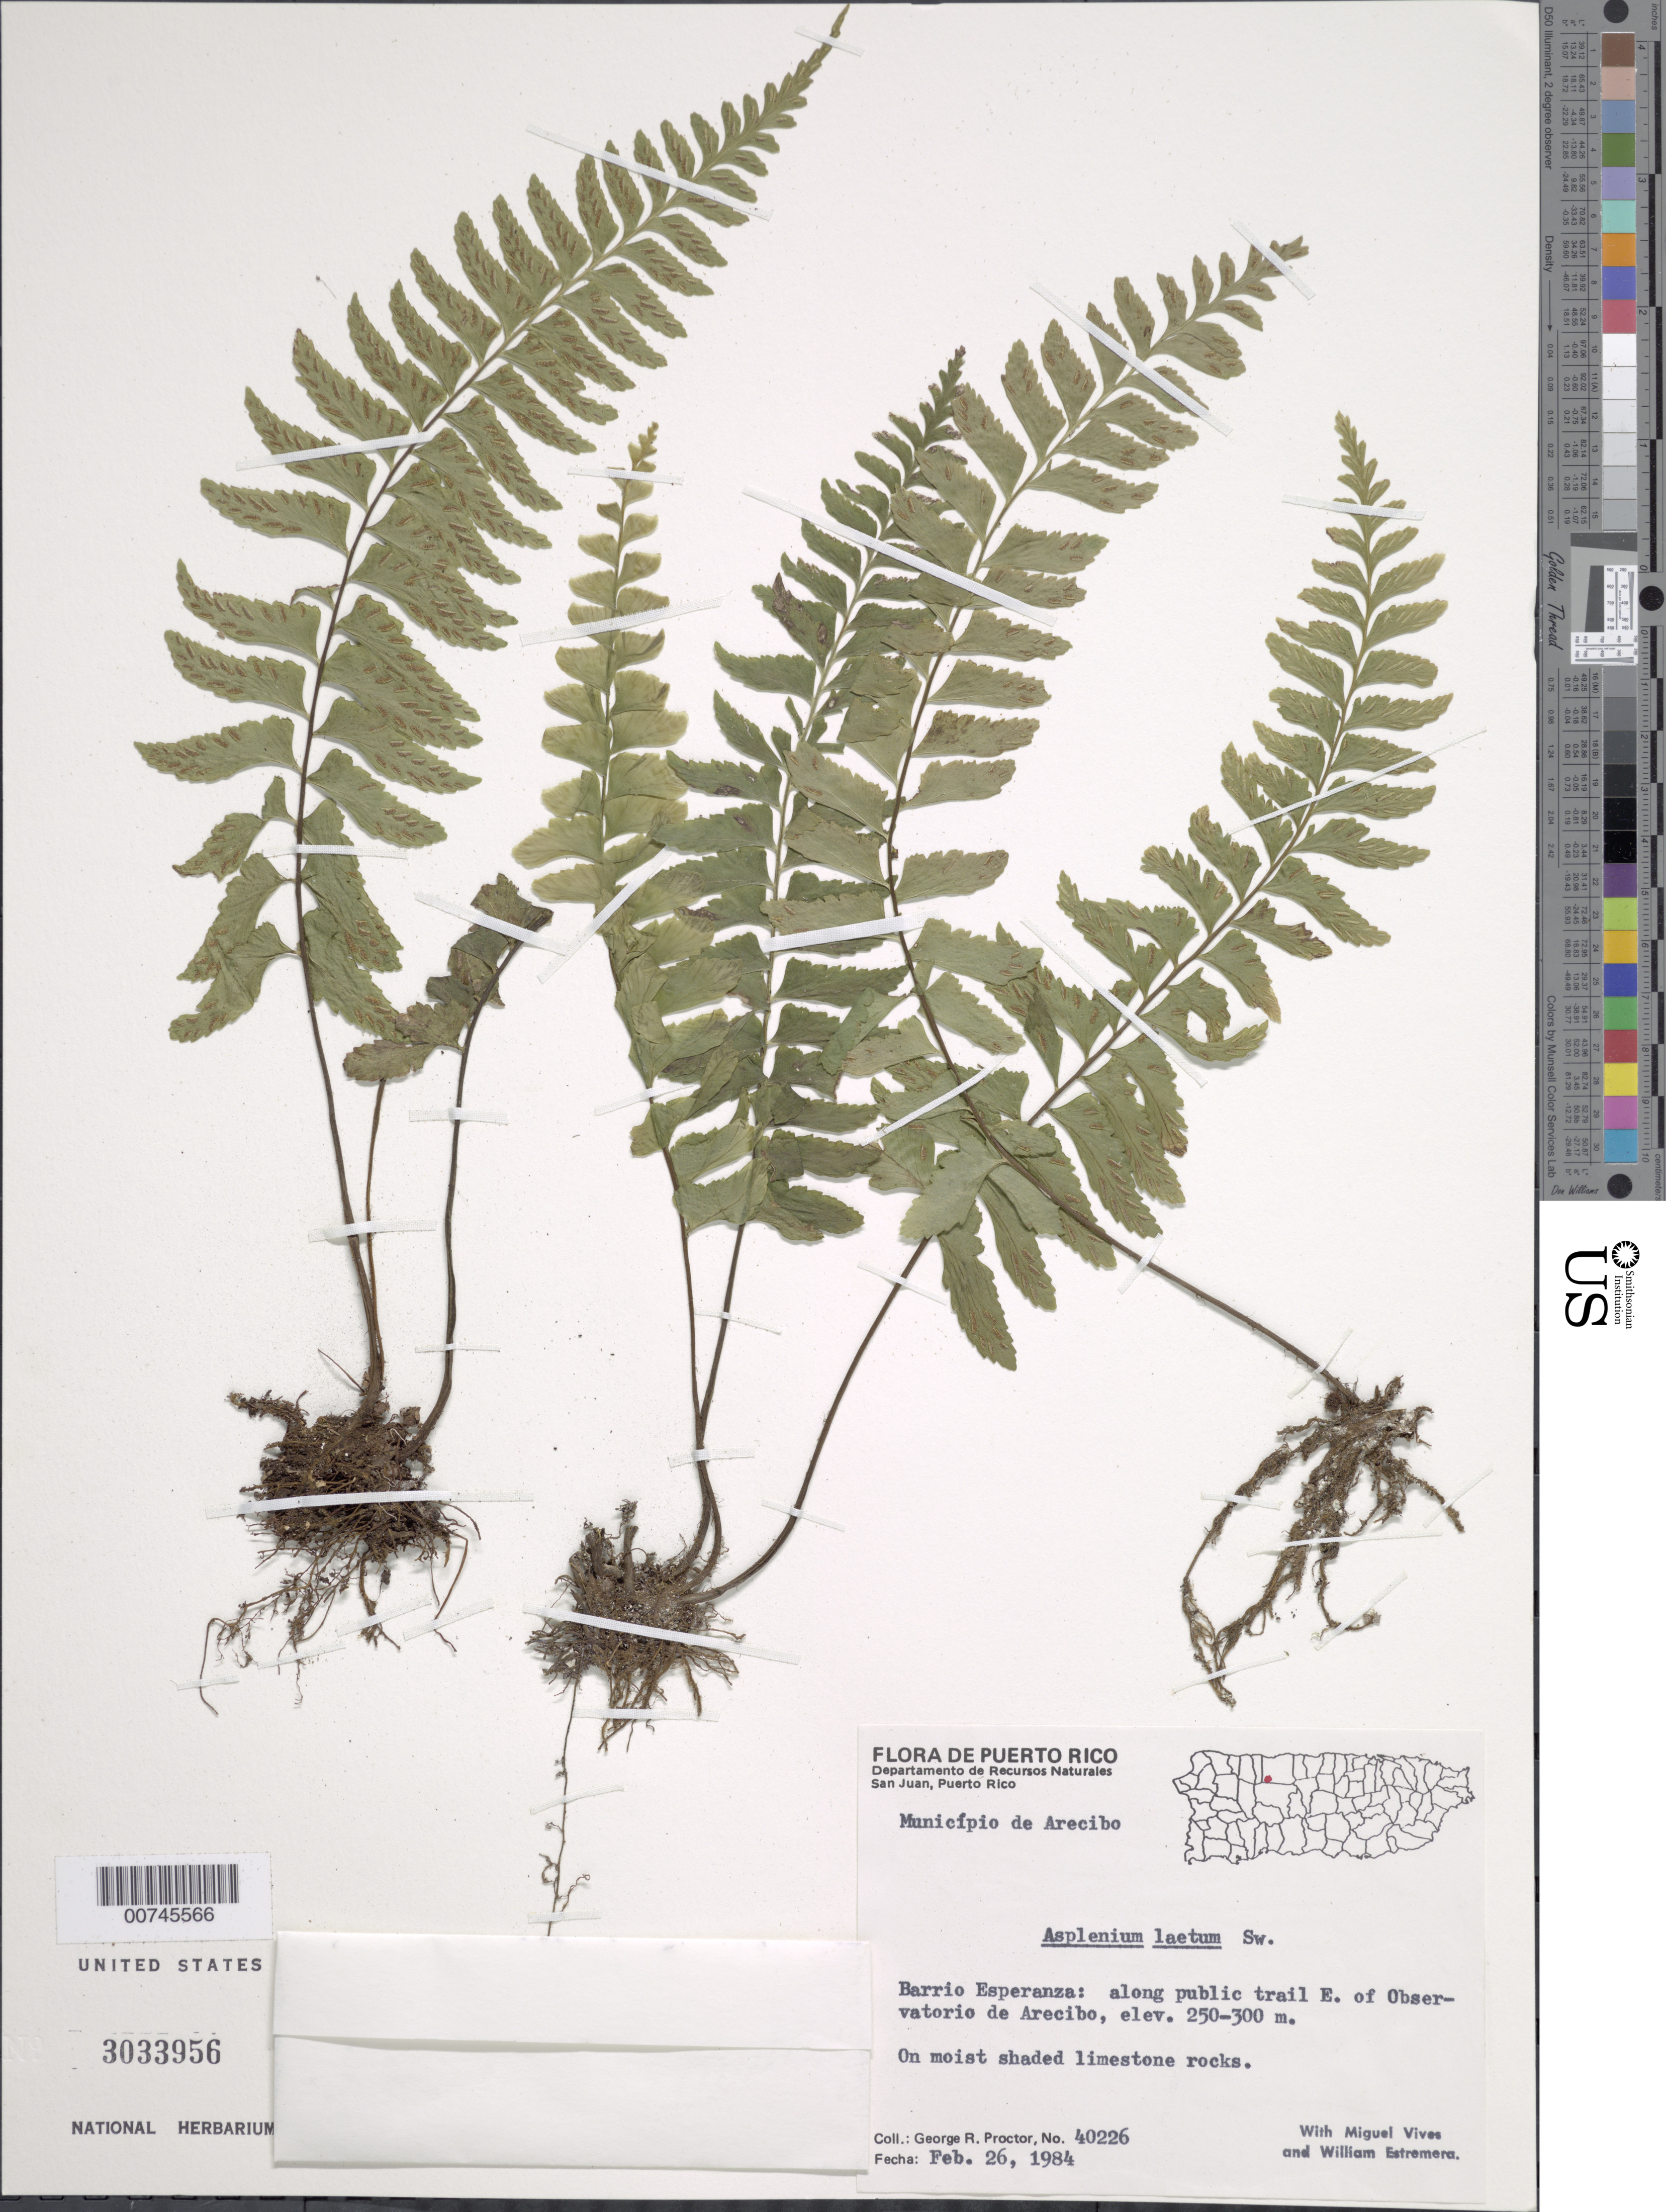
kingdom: Plantae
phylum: Tracheophyta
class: Polypodiopsida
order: Polypodiales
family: Aspleniaceae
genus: Asplenium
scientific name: Asplenium laetum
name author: Sw.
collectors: G. R. Proctor, M. Vives & W. Estremera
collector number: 40226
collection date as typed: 26 Feb 1984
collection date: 1984-02-26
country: Puerto Rico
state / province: Arecibo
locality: Barrio Esperanza: along public trail E of observatorio de Arecibo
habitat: On moist shaded limestone rocks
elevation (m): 250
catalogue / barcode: US 3033956